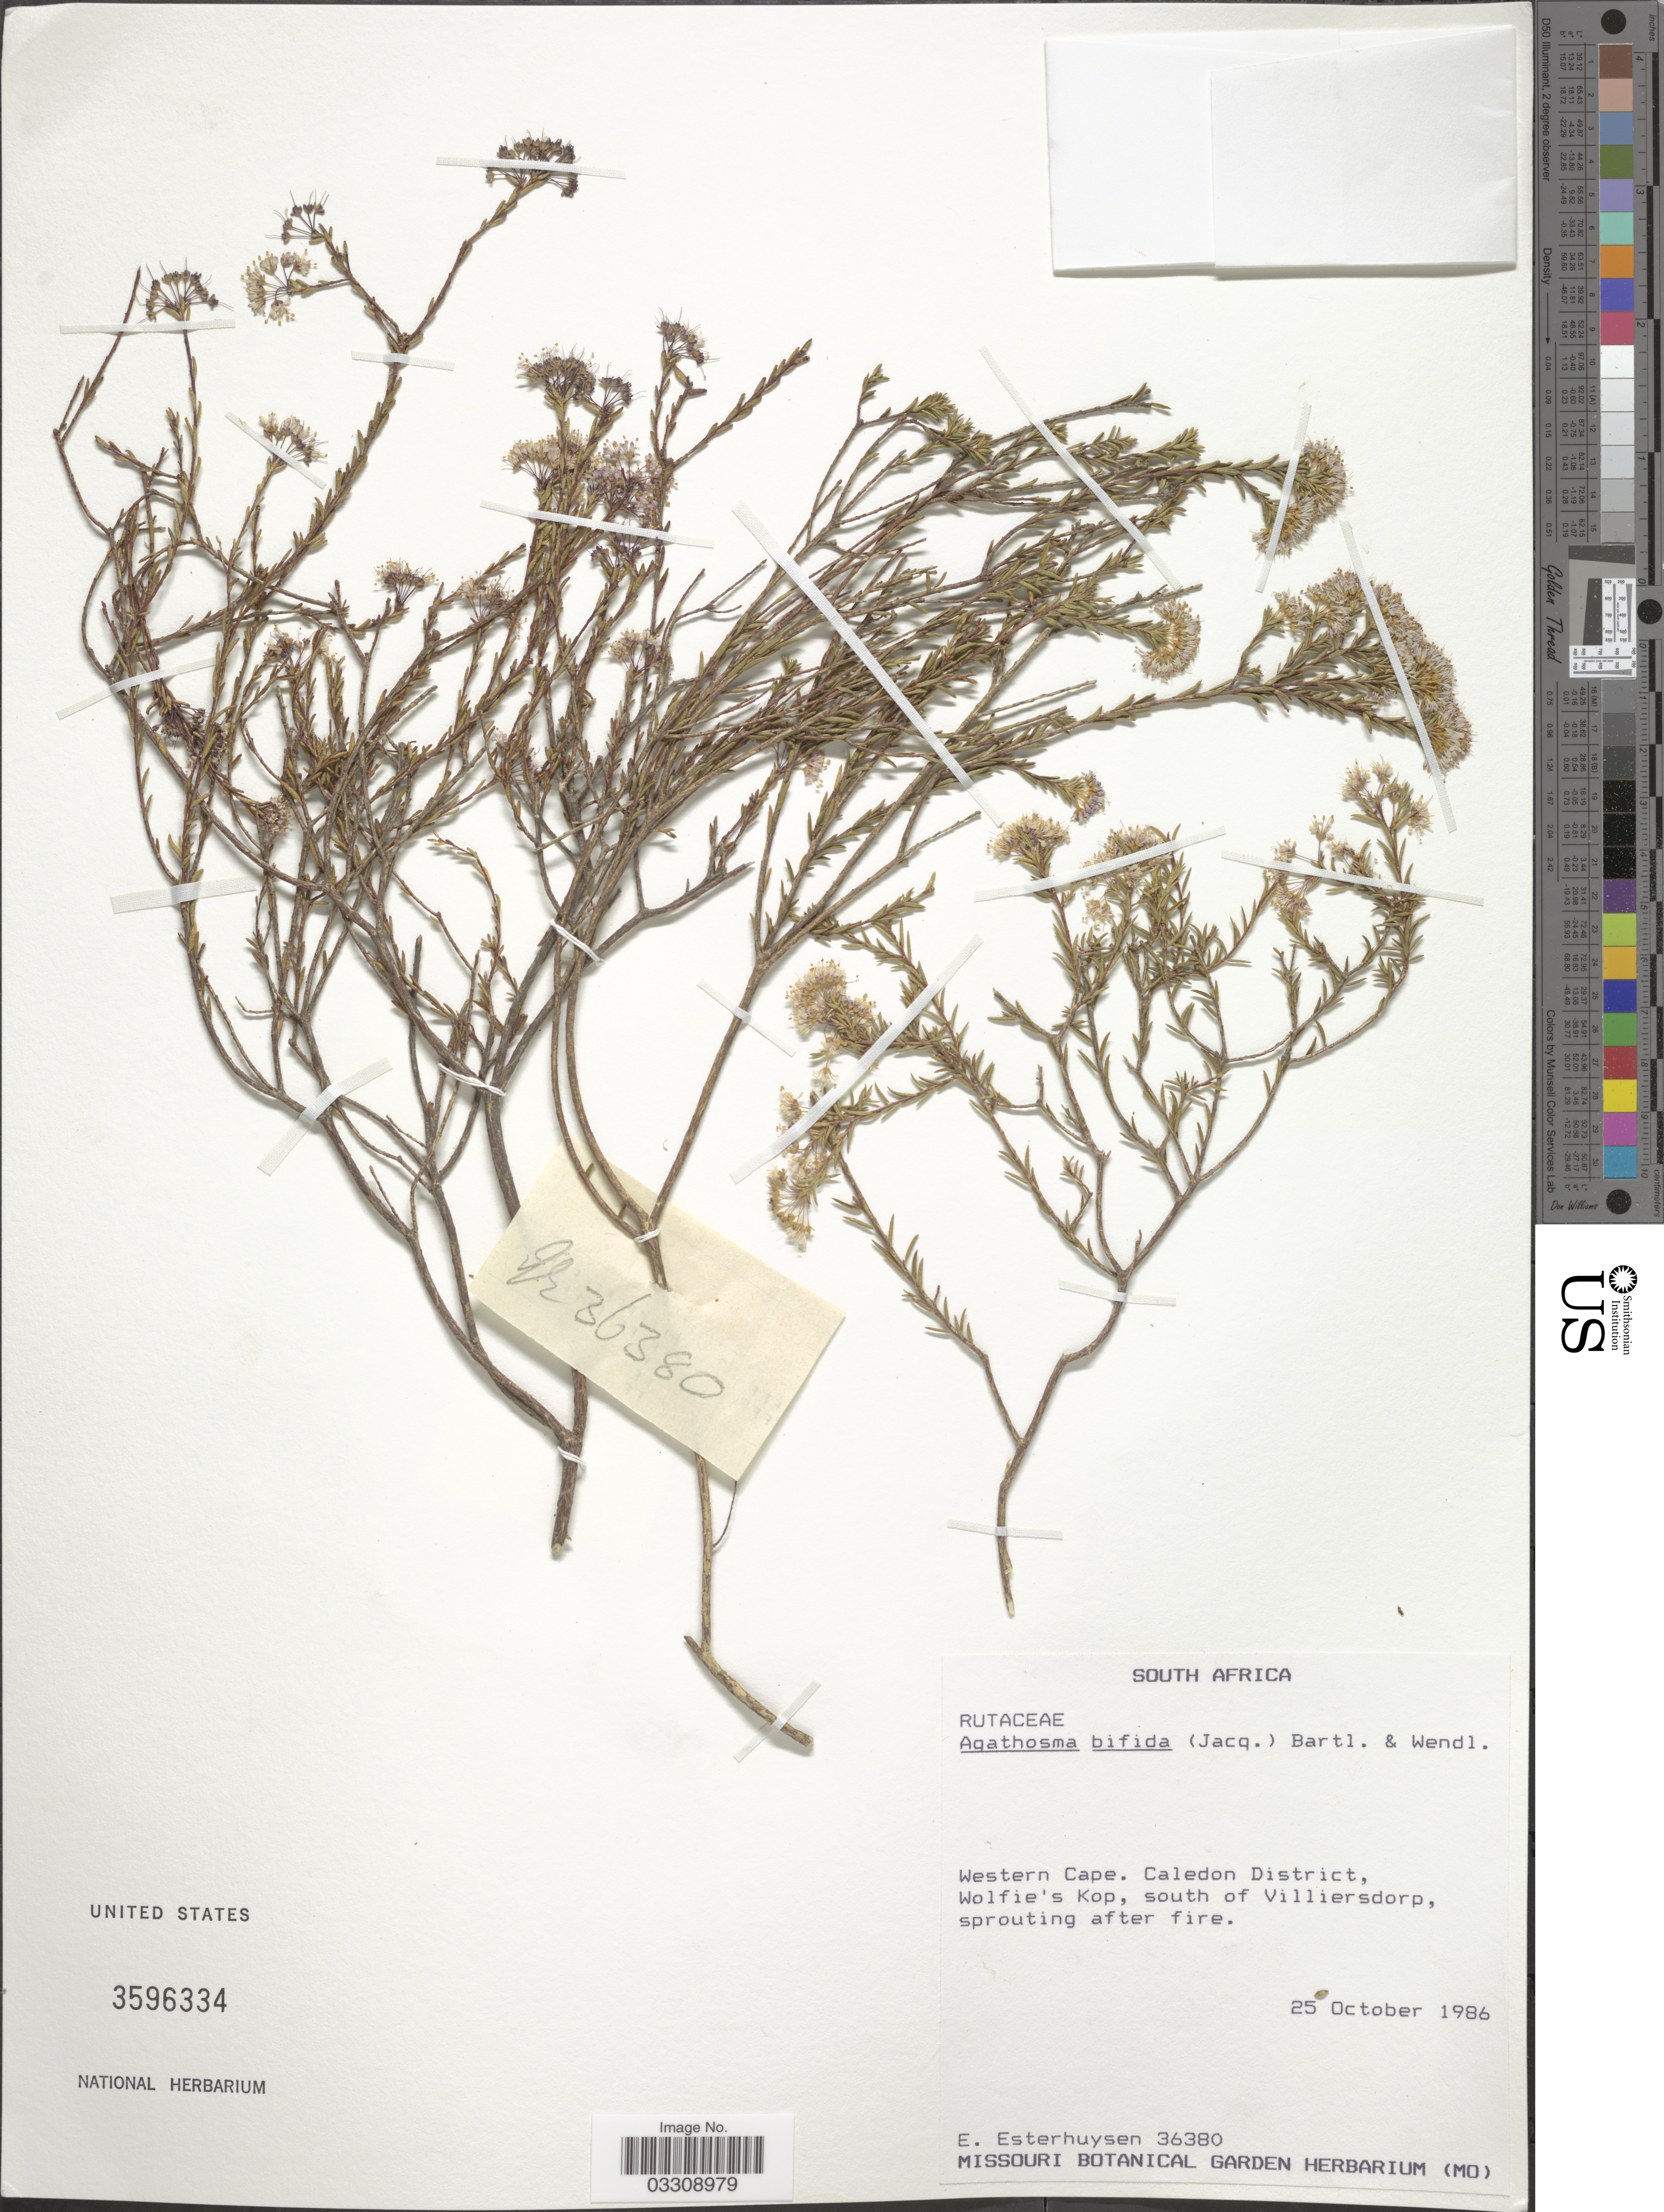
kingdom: Plantae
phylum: Tracheophyta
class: Magnoliopsida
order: Sapindales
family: Rutaceae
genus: Agathosma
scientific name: Agathosma bifida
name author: Bartl. & H.L. Wendl.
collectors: E. E. Esterhuysen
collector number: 36380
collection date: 1986-10-25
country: South Africa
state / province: Western Cape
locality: Caledon District, Wolfie's Kop, south of Villiersdorp, sprouting after fire.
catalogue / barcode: US 3596334